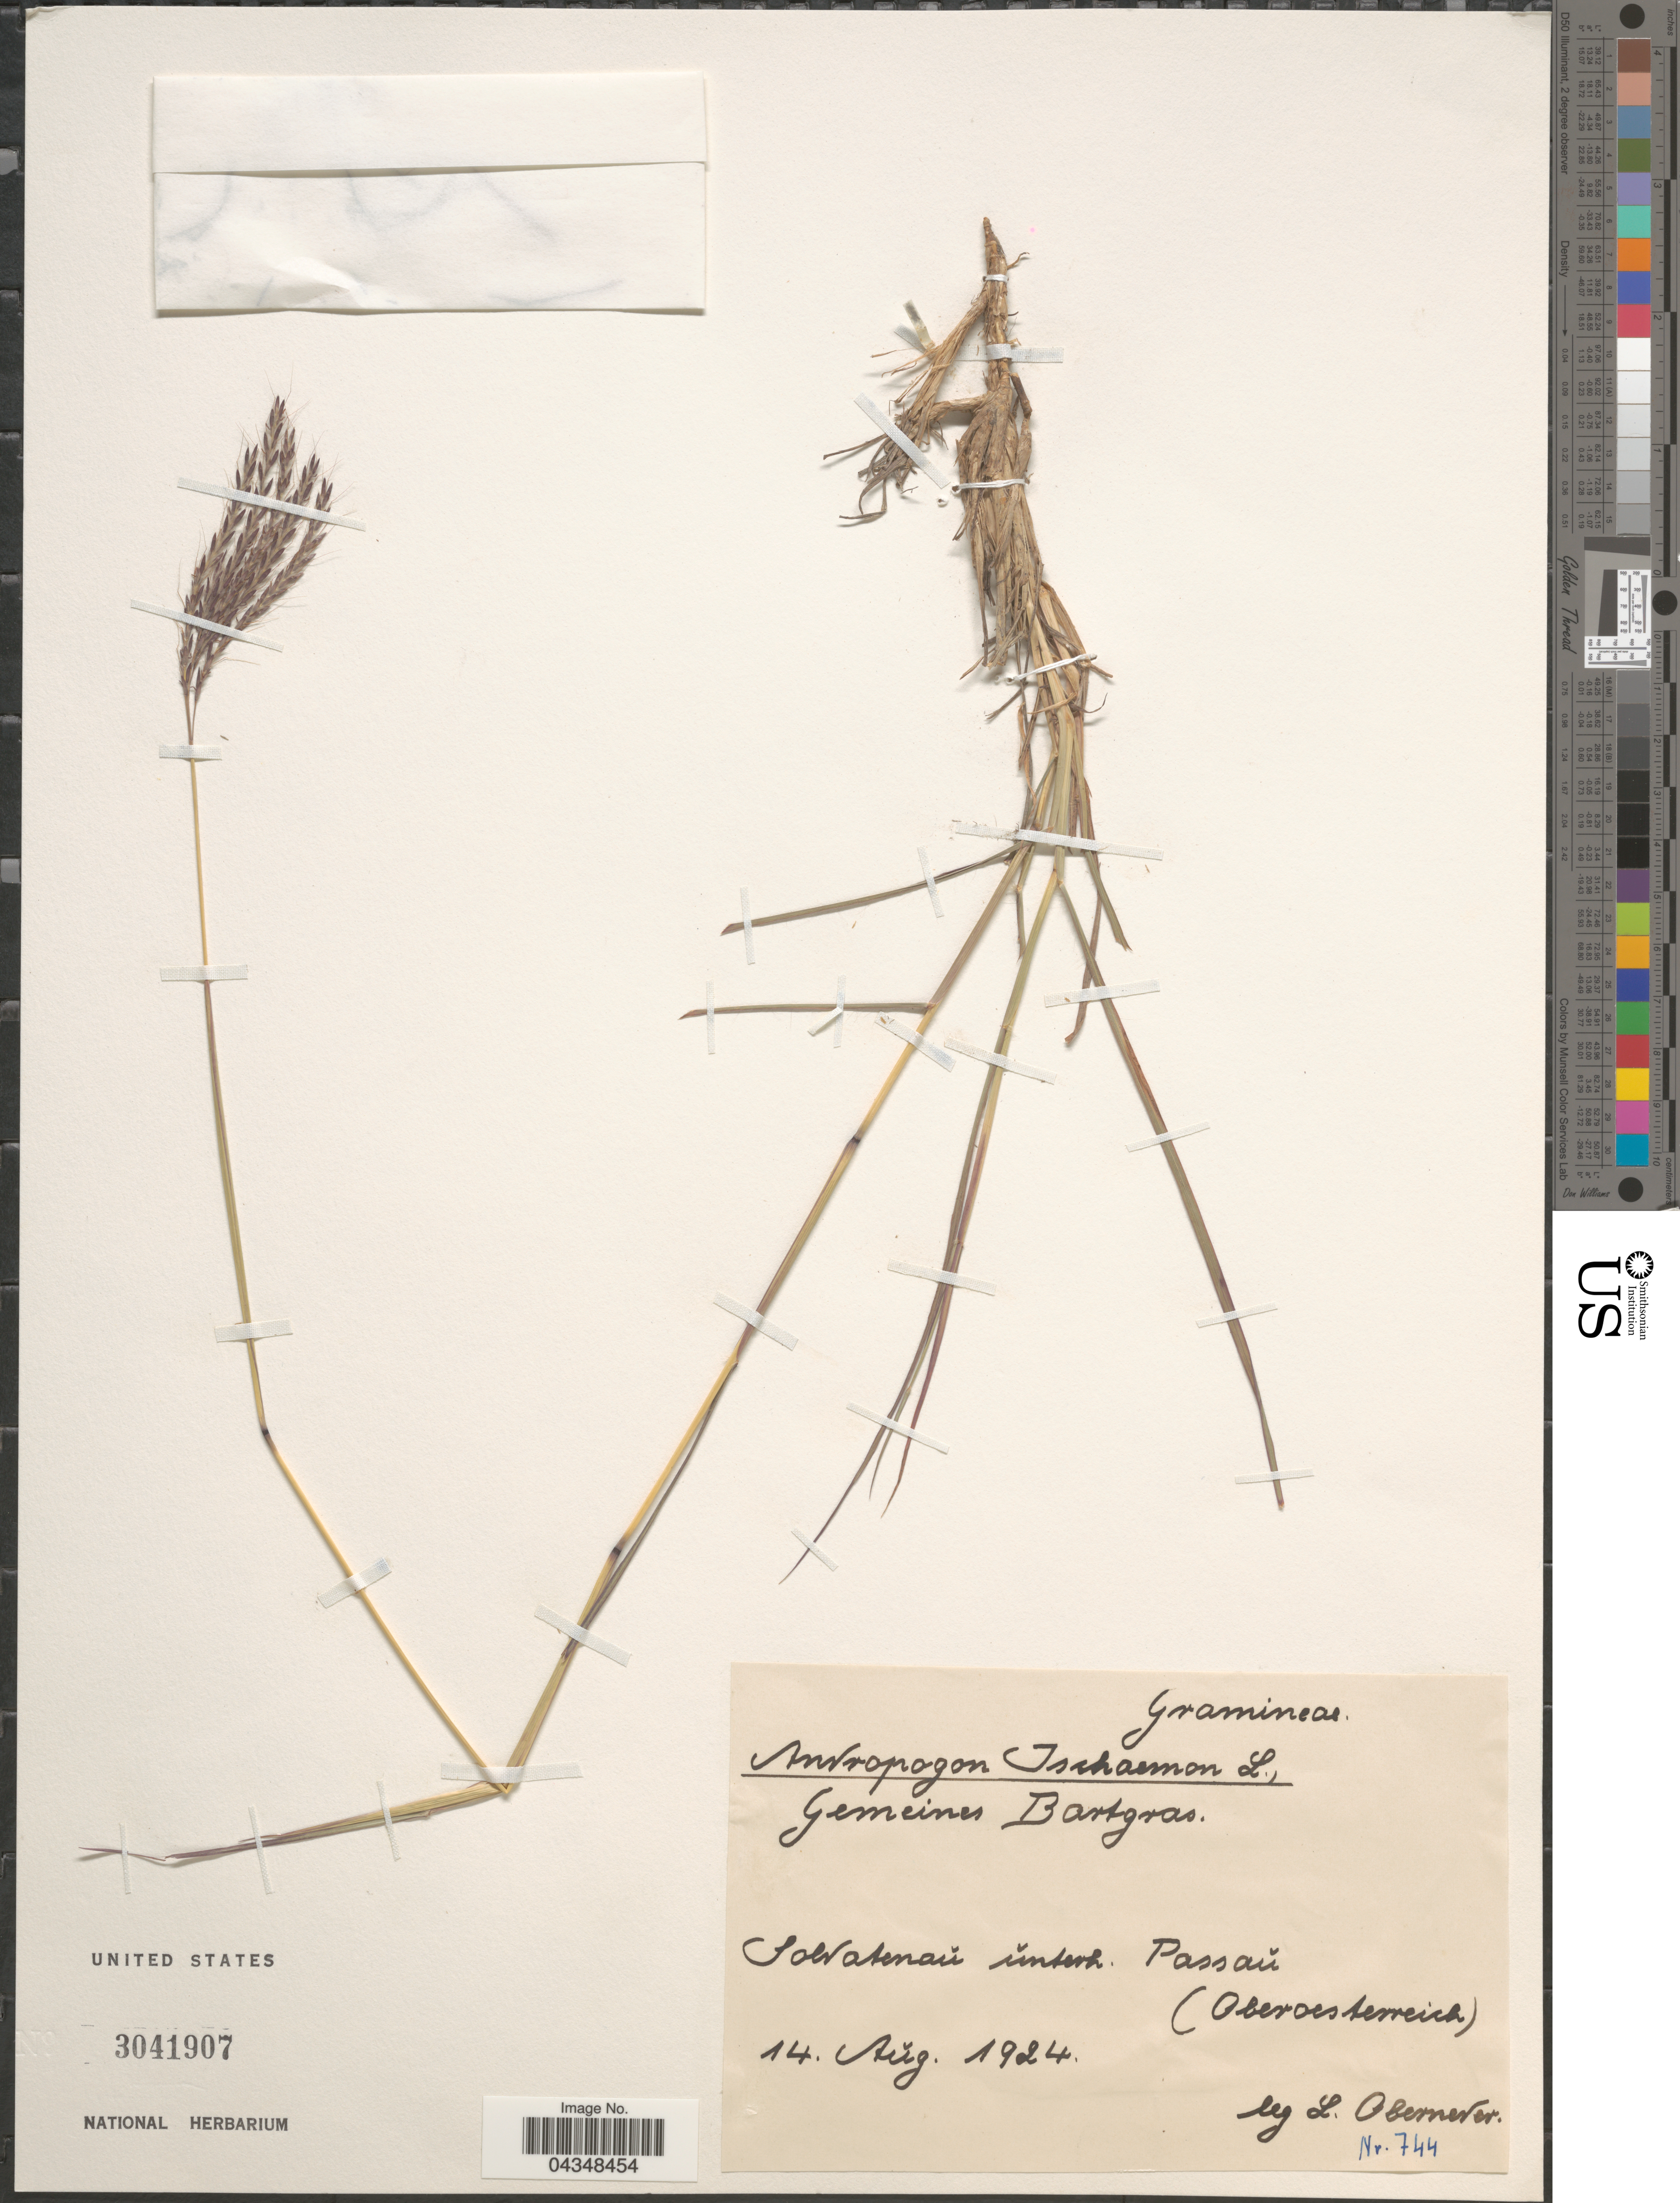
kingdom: Plantae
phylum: Tracheophyta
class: Liliopsida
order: Poales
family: Poaceae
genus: Bothriochloa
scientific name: Bothriochloa ischaemum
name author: (L.) Keng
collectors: L. Oberneder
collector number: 744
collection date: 1924-08-14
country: Austria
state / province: Oberosterreich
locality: Salvatenaŭ ŭnterh. Passaŭ.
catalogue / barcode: US 3041907